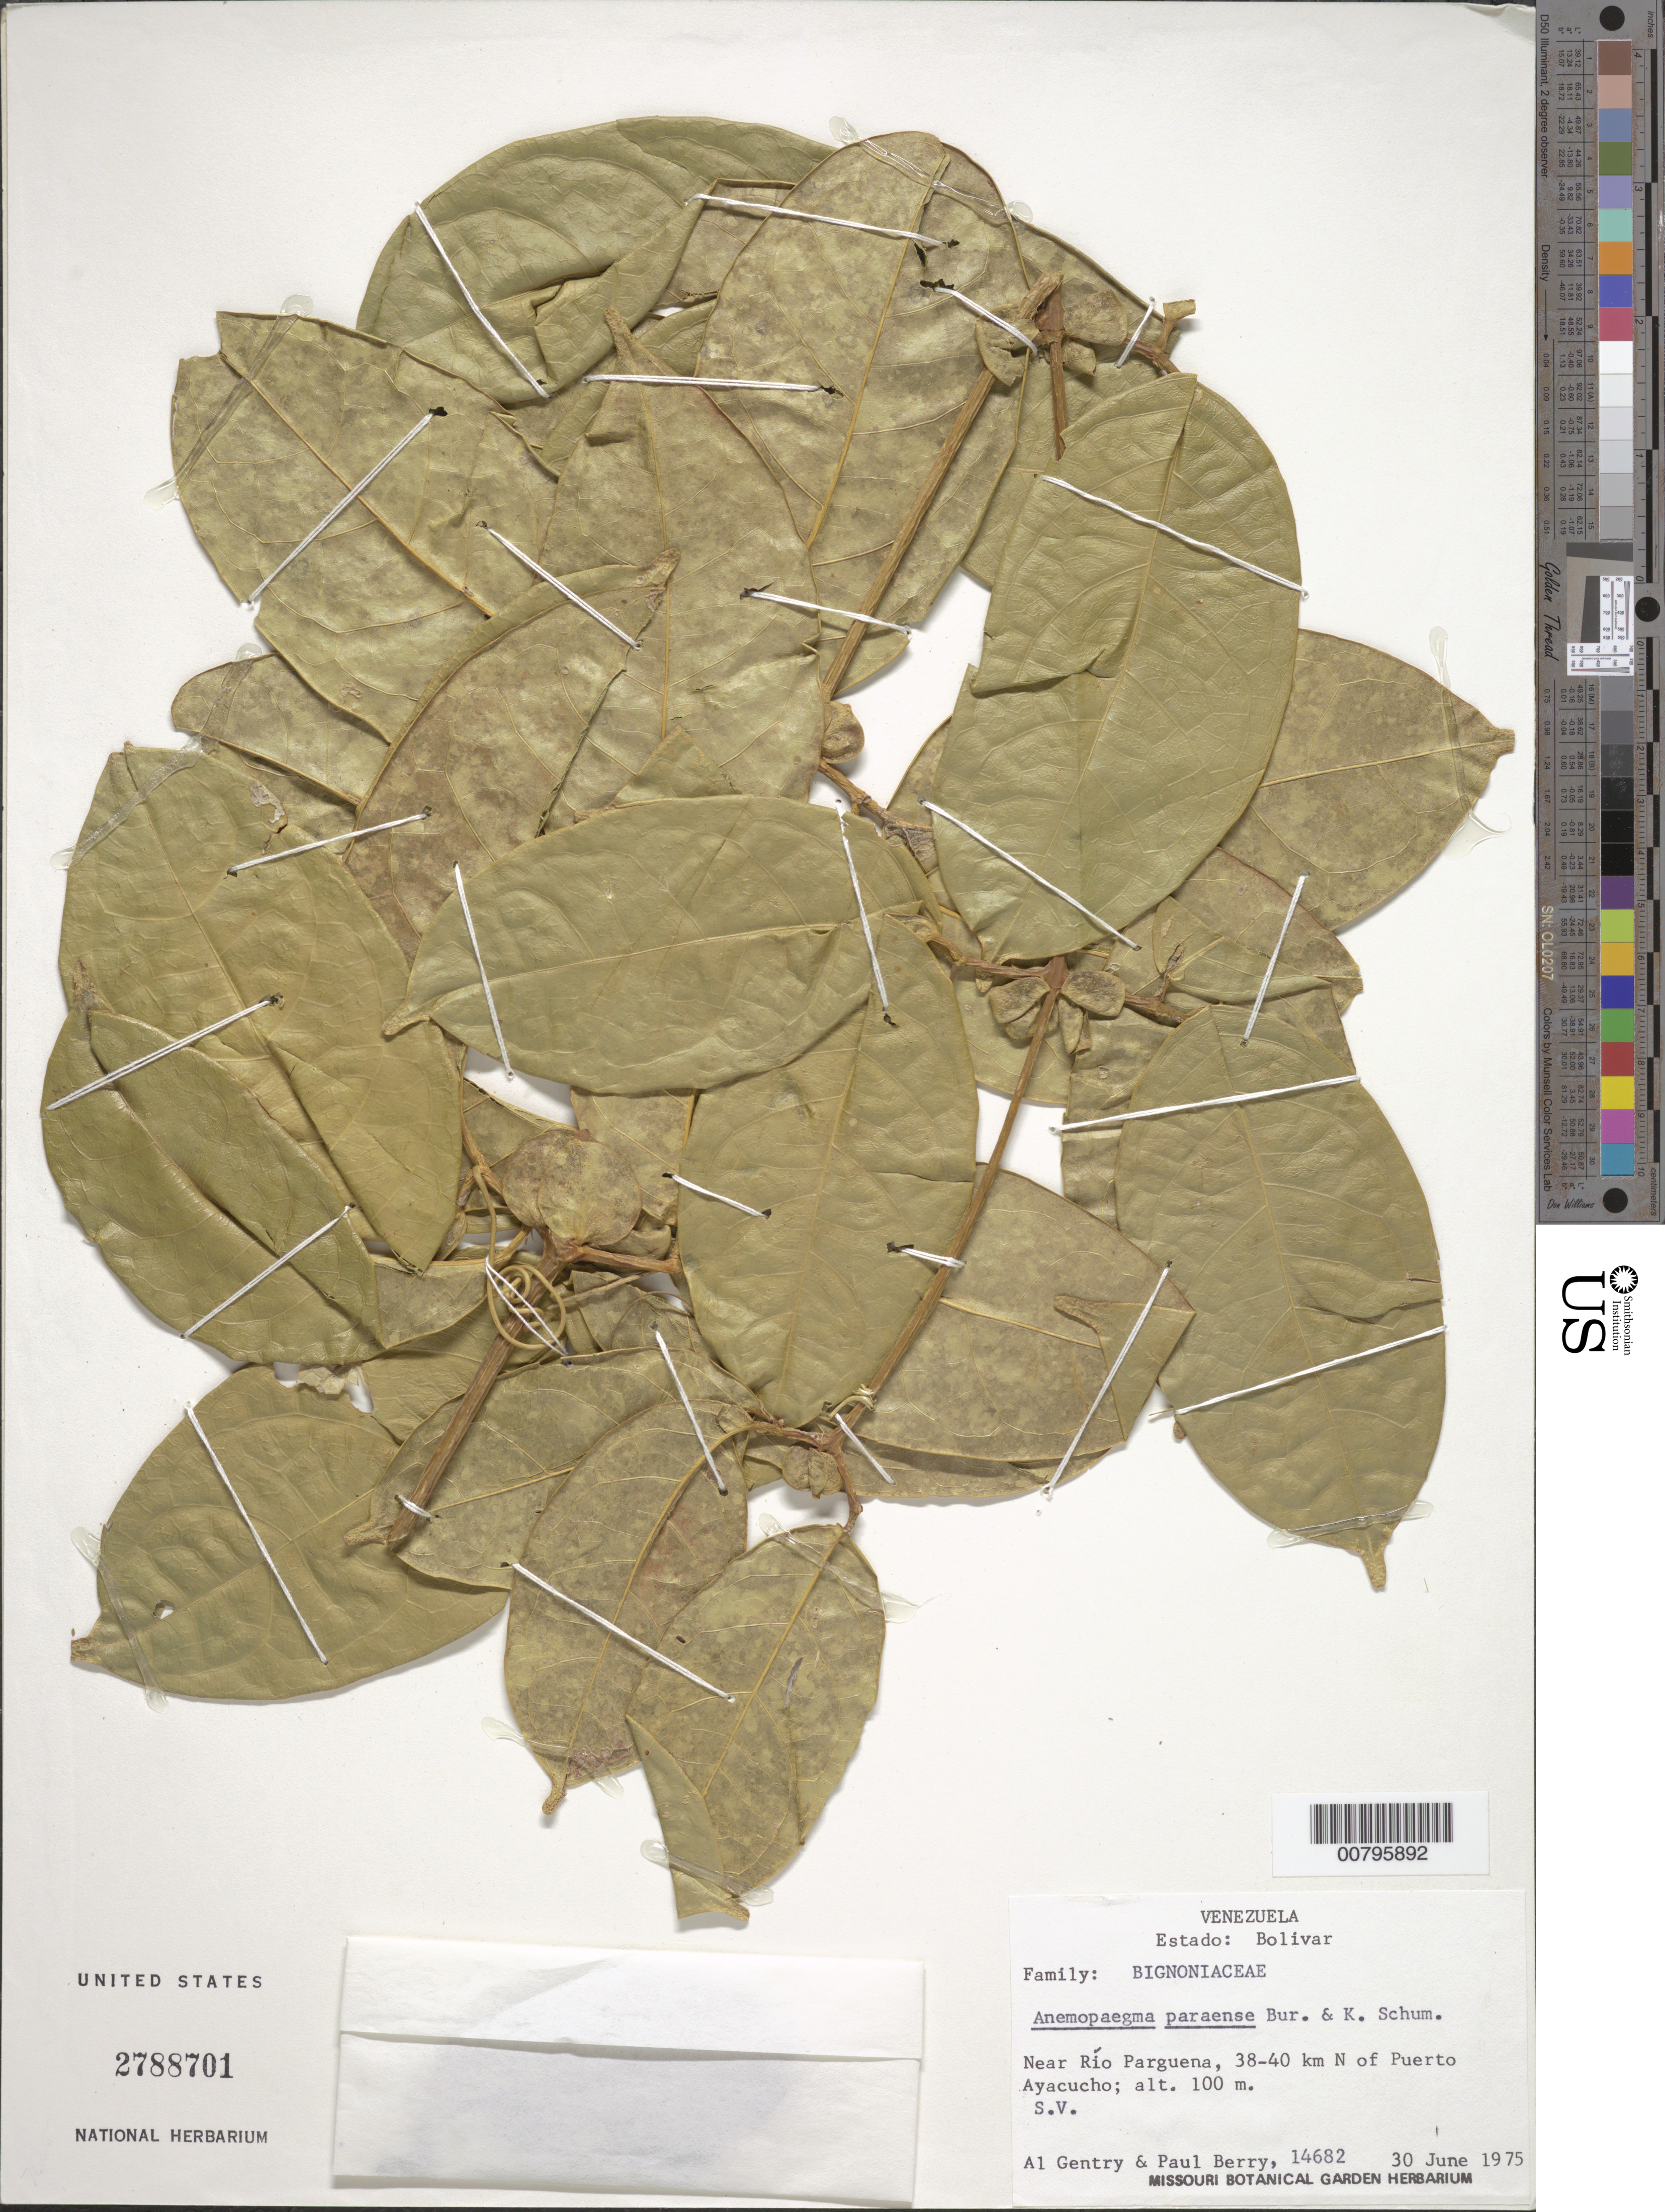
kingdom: Plantae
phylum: Tracheophyta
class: Magnoliopsida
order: Lamiales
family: Bignoniaceae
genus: Anemopaegma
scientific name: Anemopaegma paraense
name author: Bureau & K. Schum.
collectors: A. H. Gentry & P. Berry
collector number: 14682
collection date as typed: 30-Jun-75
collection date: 1975-06-30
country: Venezuela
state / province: Amazonas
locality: Río Parguena, 38-40 km N of Puerto Ayacucho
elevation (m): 100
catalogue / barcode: US 2788701